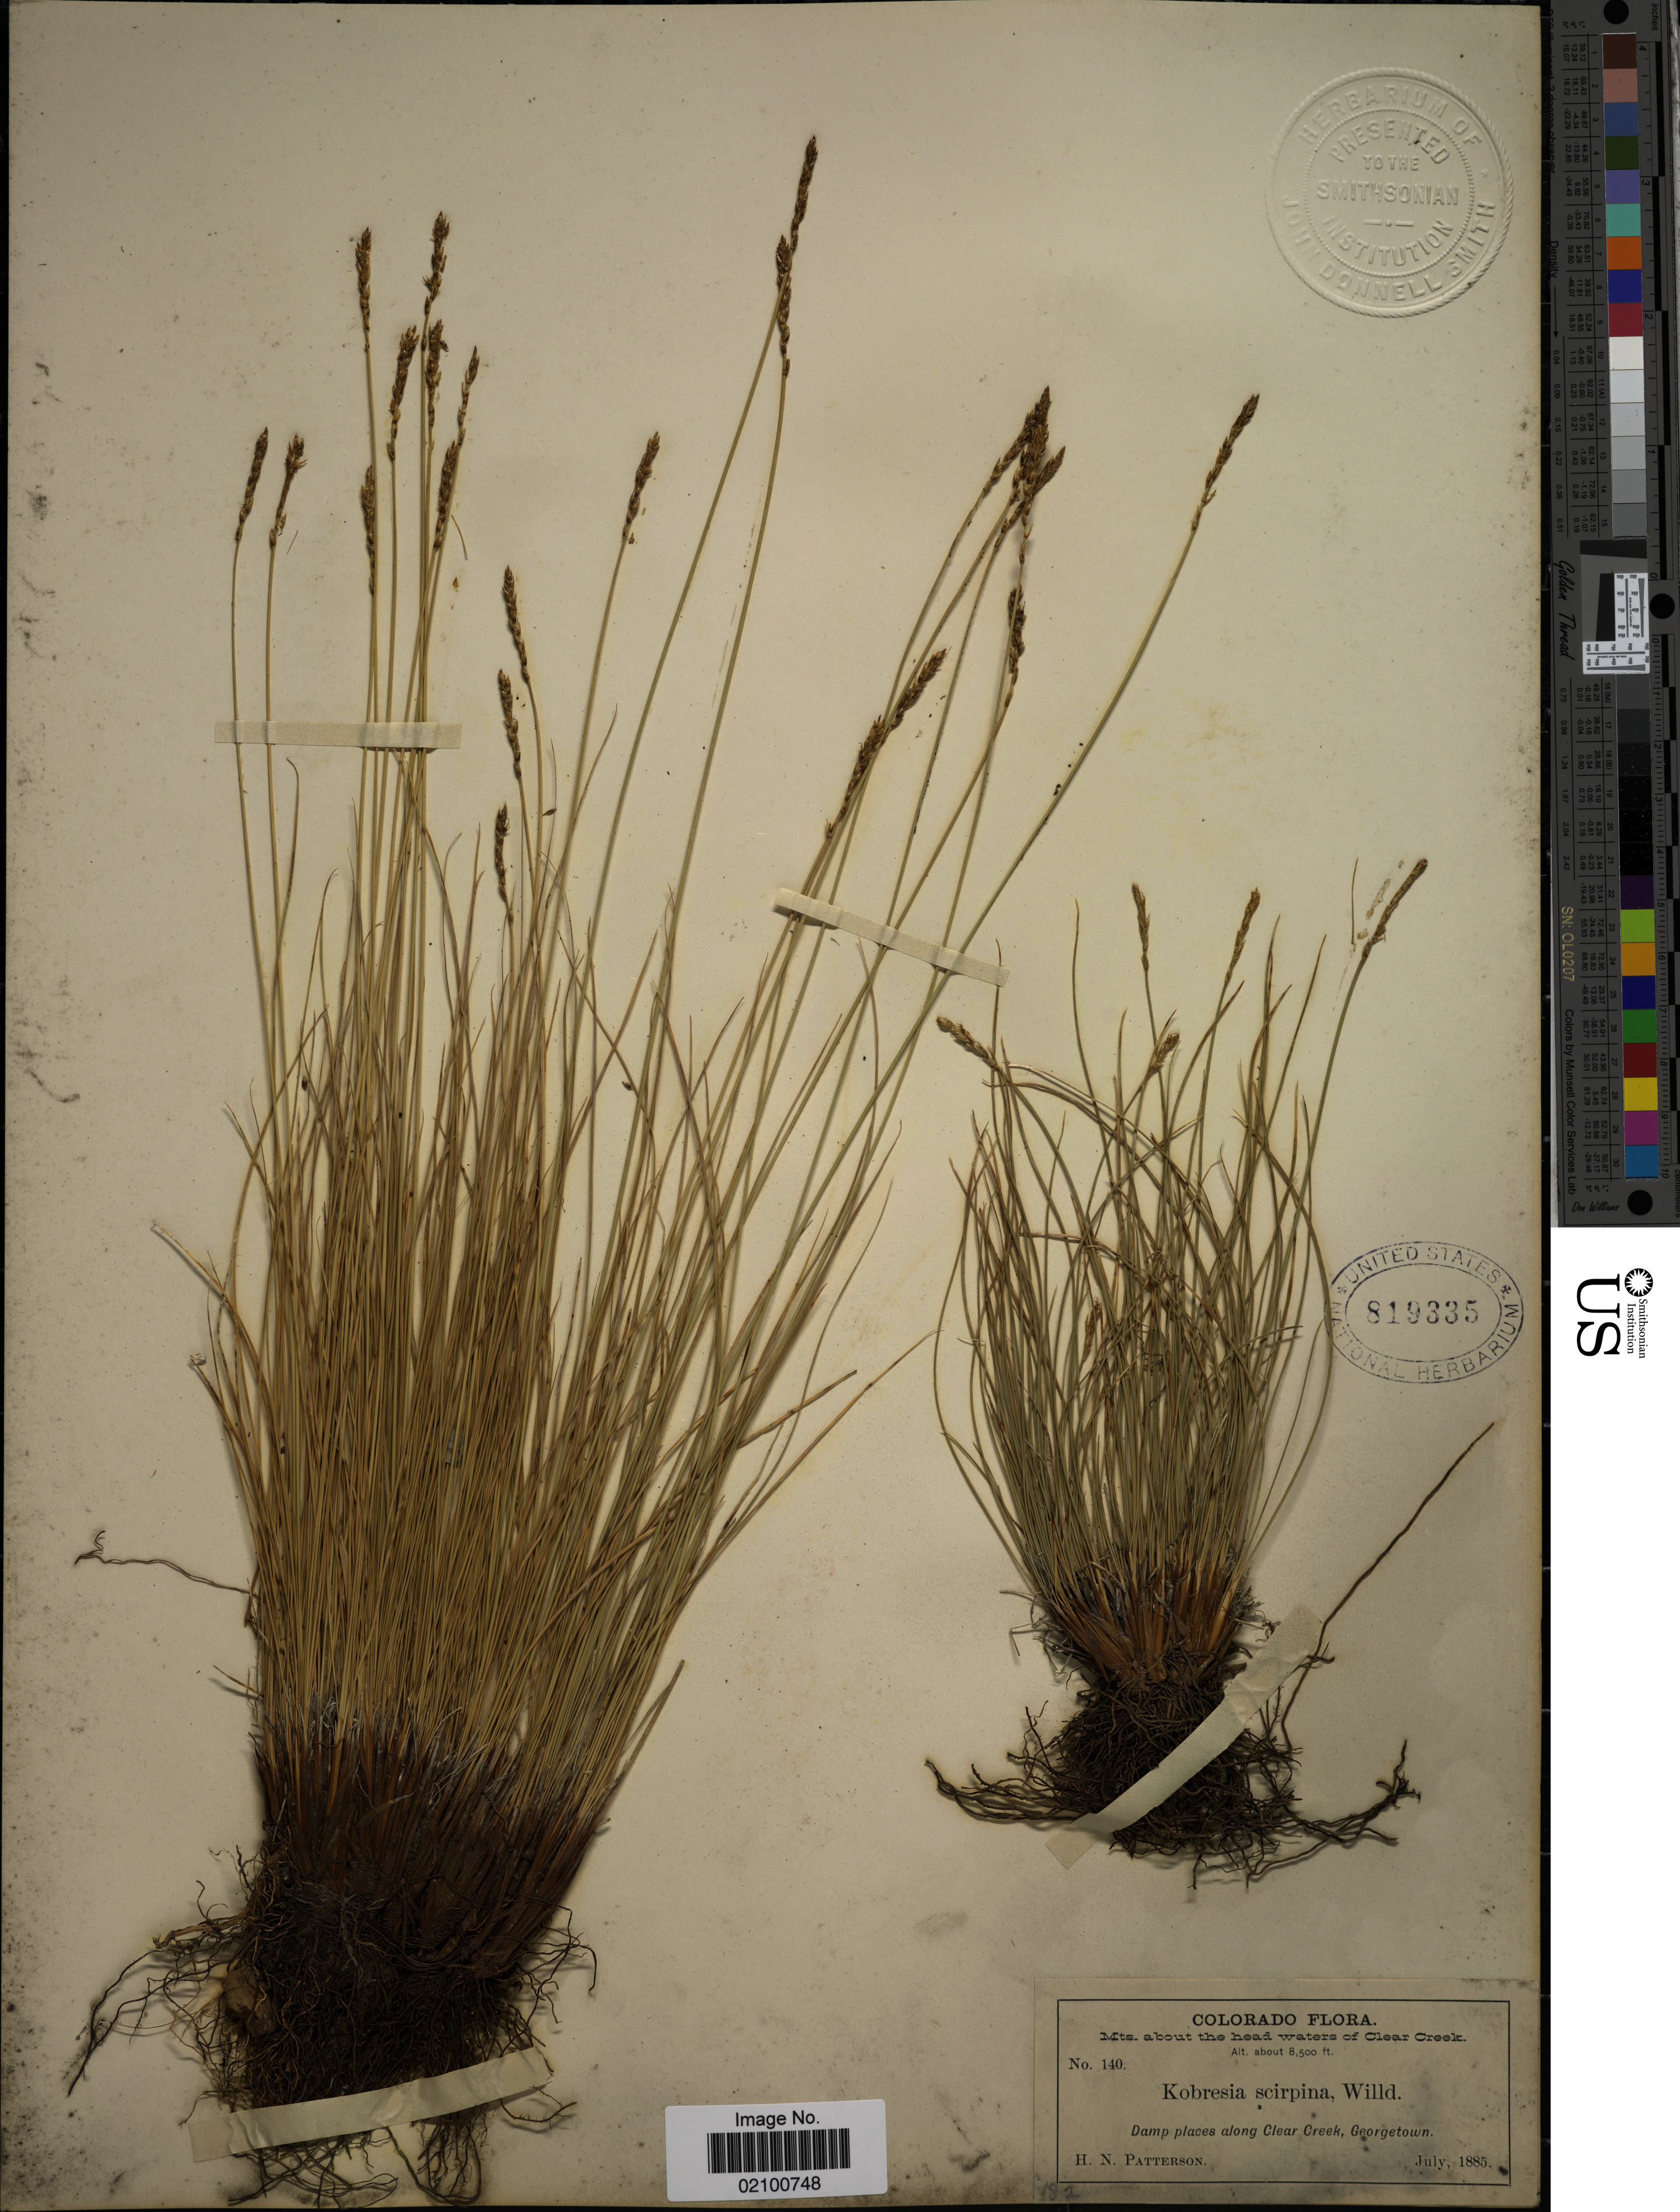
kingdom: Plantae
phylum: Tracheophyta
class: Liliopsida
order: Poales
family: Cyperaceae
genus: Carex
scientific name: Carex myosuroides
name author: Vill.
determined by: Strong, M. T., (US), Smithsonian Institution - National Museum of Natural History (UNITED STATES)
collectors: H. N. Patterson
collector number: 140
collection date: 1885-07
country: United States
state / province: Colorado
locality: Mts about the head waters of Clear Creek, along Clear Creek, Georgetown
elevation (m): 2591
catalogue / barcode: US 819335